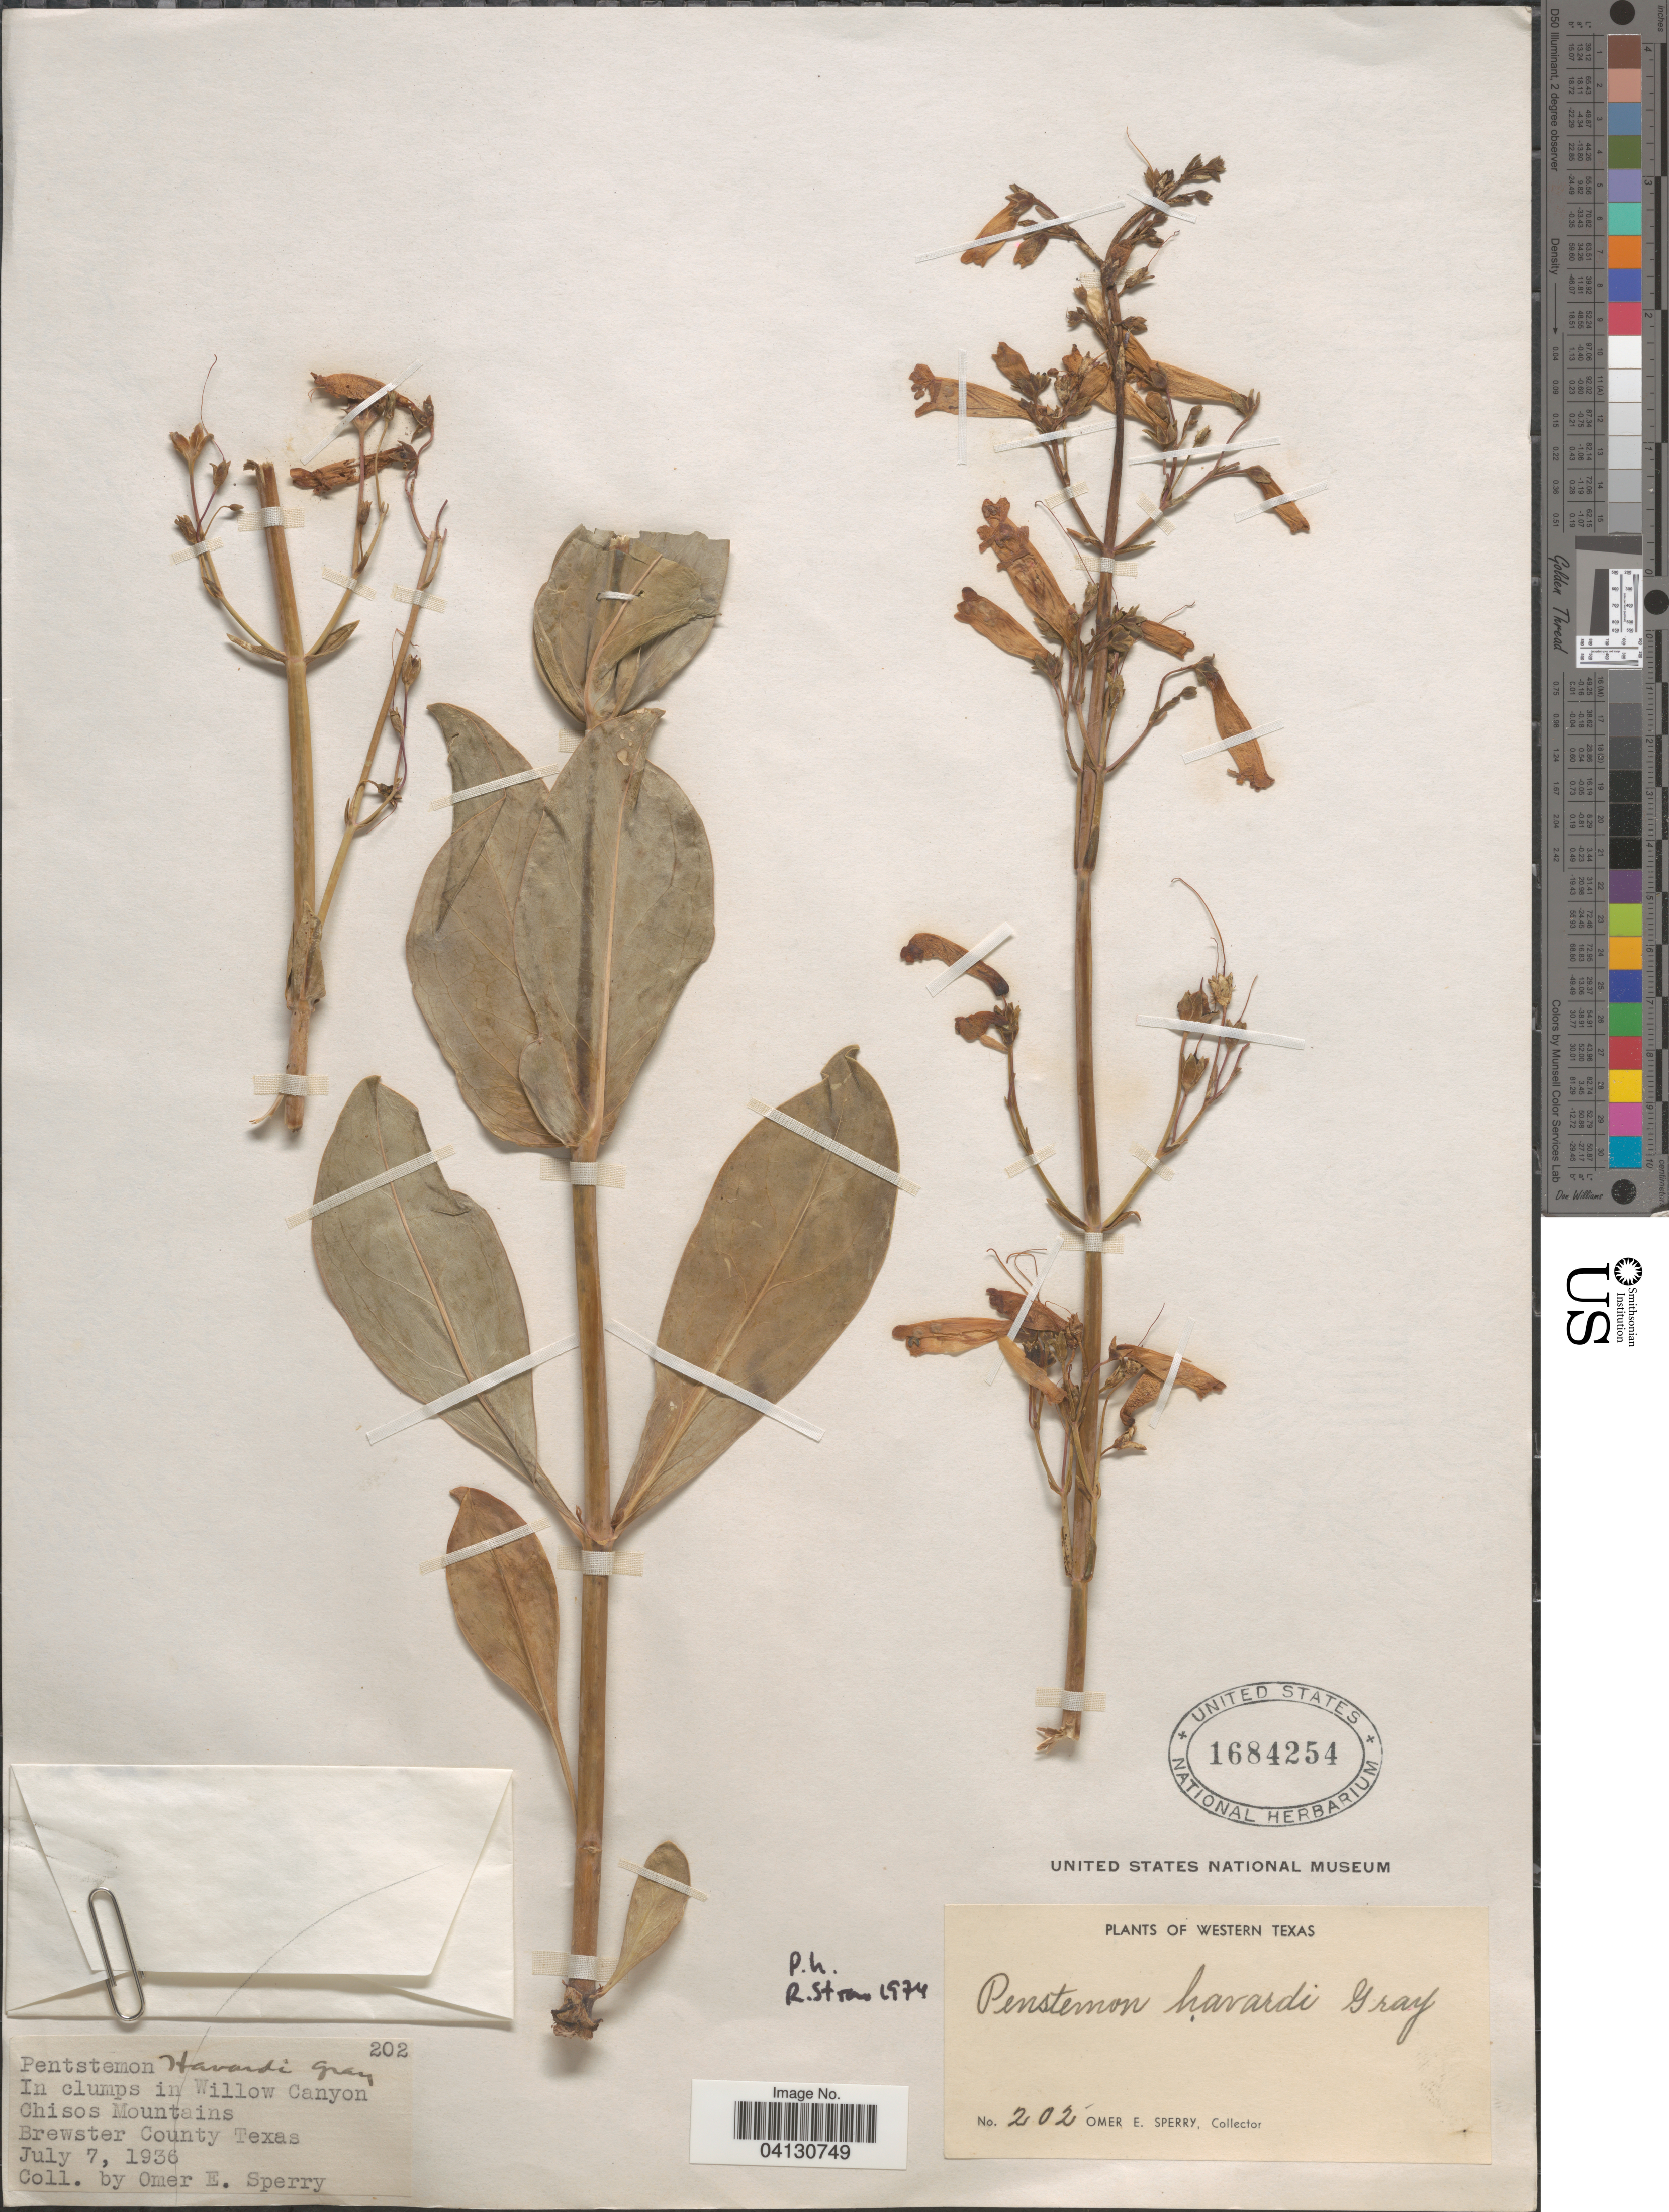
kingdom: Plantae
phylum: Tracheophyta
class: Magnoliopsida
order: Lamiales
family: Plantaginaceae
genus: Penstemon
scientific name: Penstemon havardii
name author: A. Gray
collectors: O. E. Sperry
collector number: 202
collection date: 1936-07-07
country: United States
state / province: Texas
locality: In clumps in Willow Canyon. Chisos Mountains. Brewster County.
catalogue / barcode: US 1684254